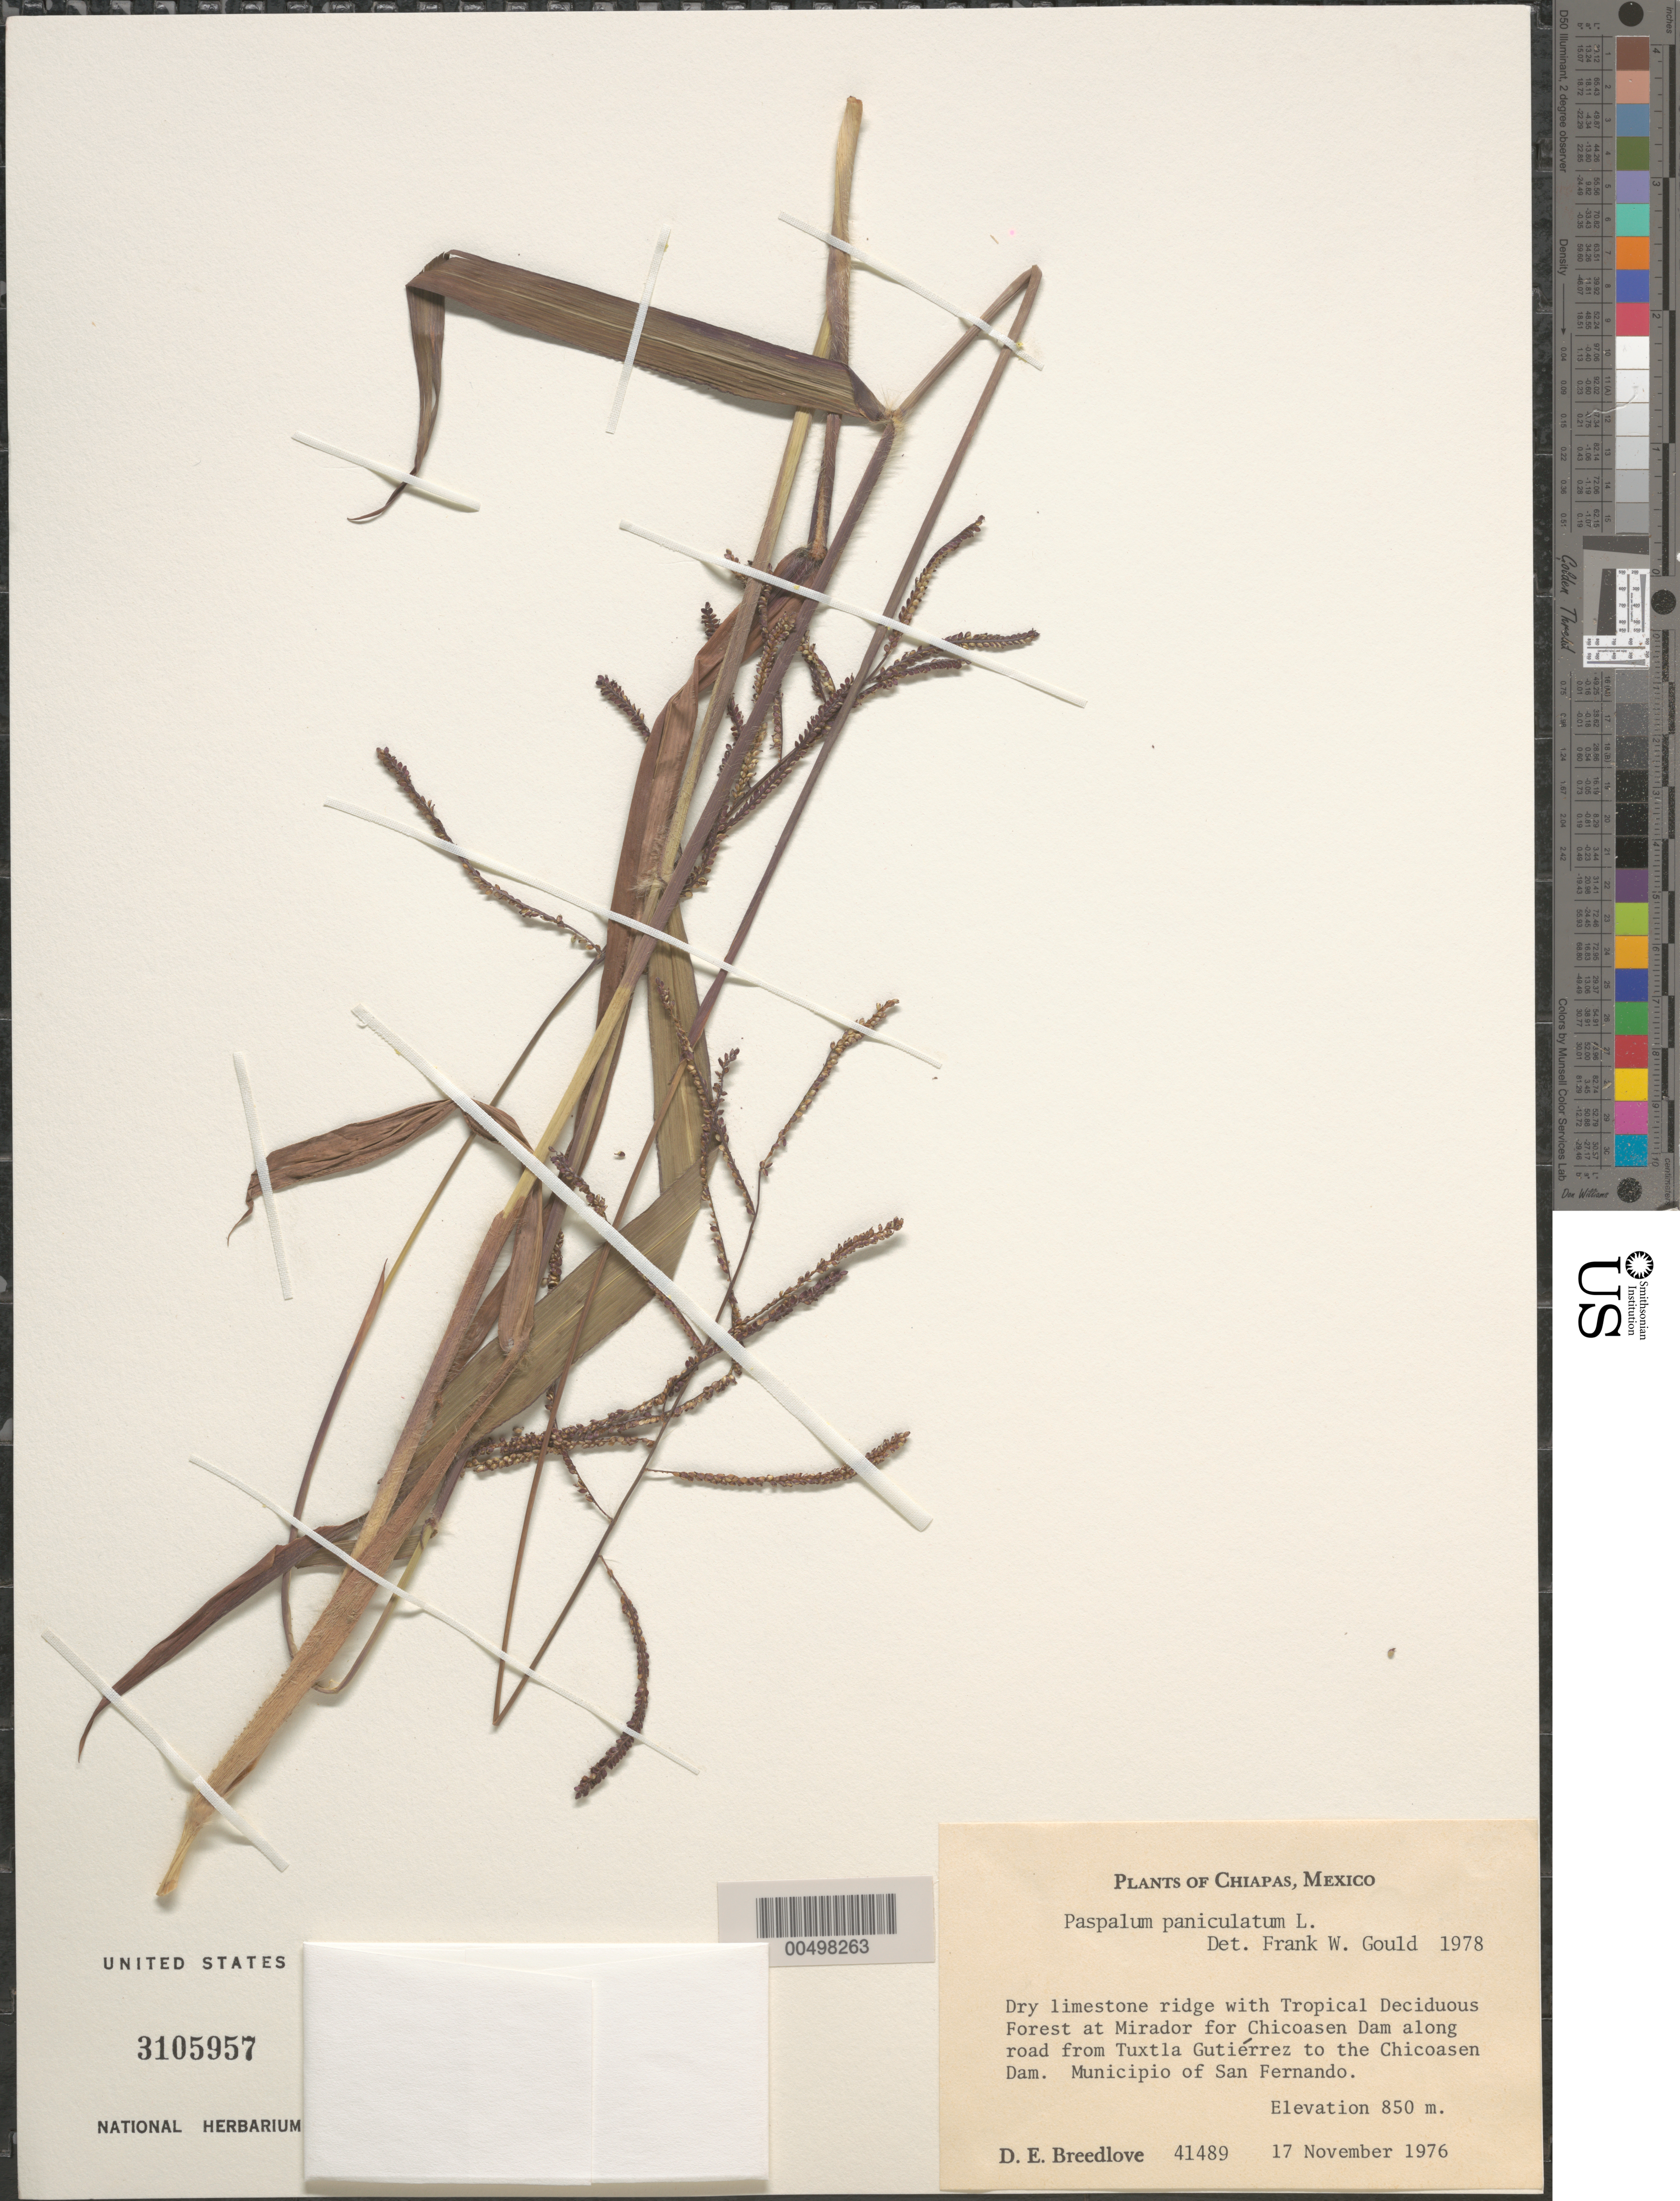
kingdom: Plantae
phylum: Tracheophyta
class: Liliopsida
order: Poales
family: Poaceae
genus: Paspalum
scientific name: Paspalum paniculatum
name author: L.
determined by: Gould, F. W.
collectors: D. E. Breedlove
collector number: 41489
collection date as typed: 17 Nov 1976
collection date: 1976-11-17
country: Mexico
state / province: Chiapas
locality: At Mirador for Chicoasen Dam along rd from Tuxtla Guti‚rrez to the Chicoasen Dam, Mun of San Fernando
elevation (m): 850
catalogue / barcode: US 3105957